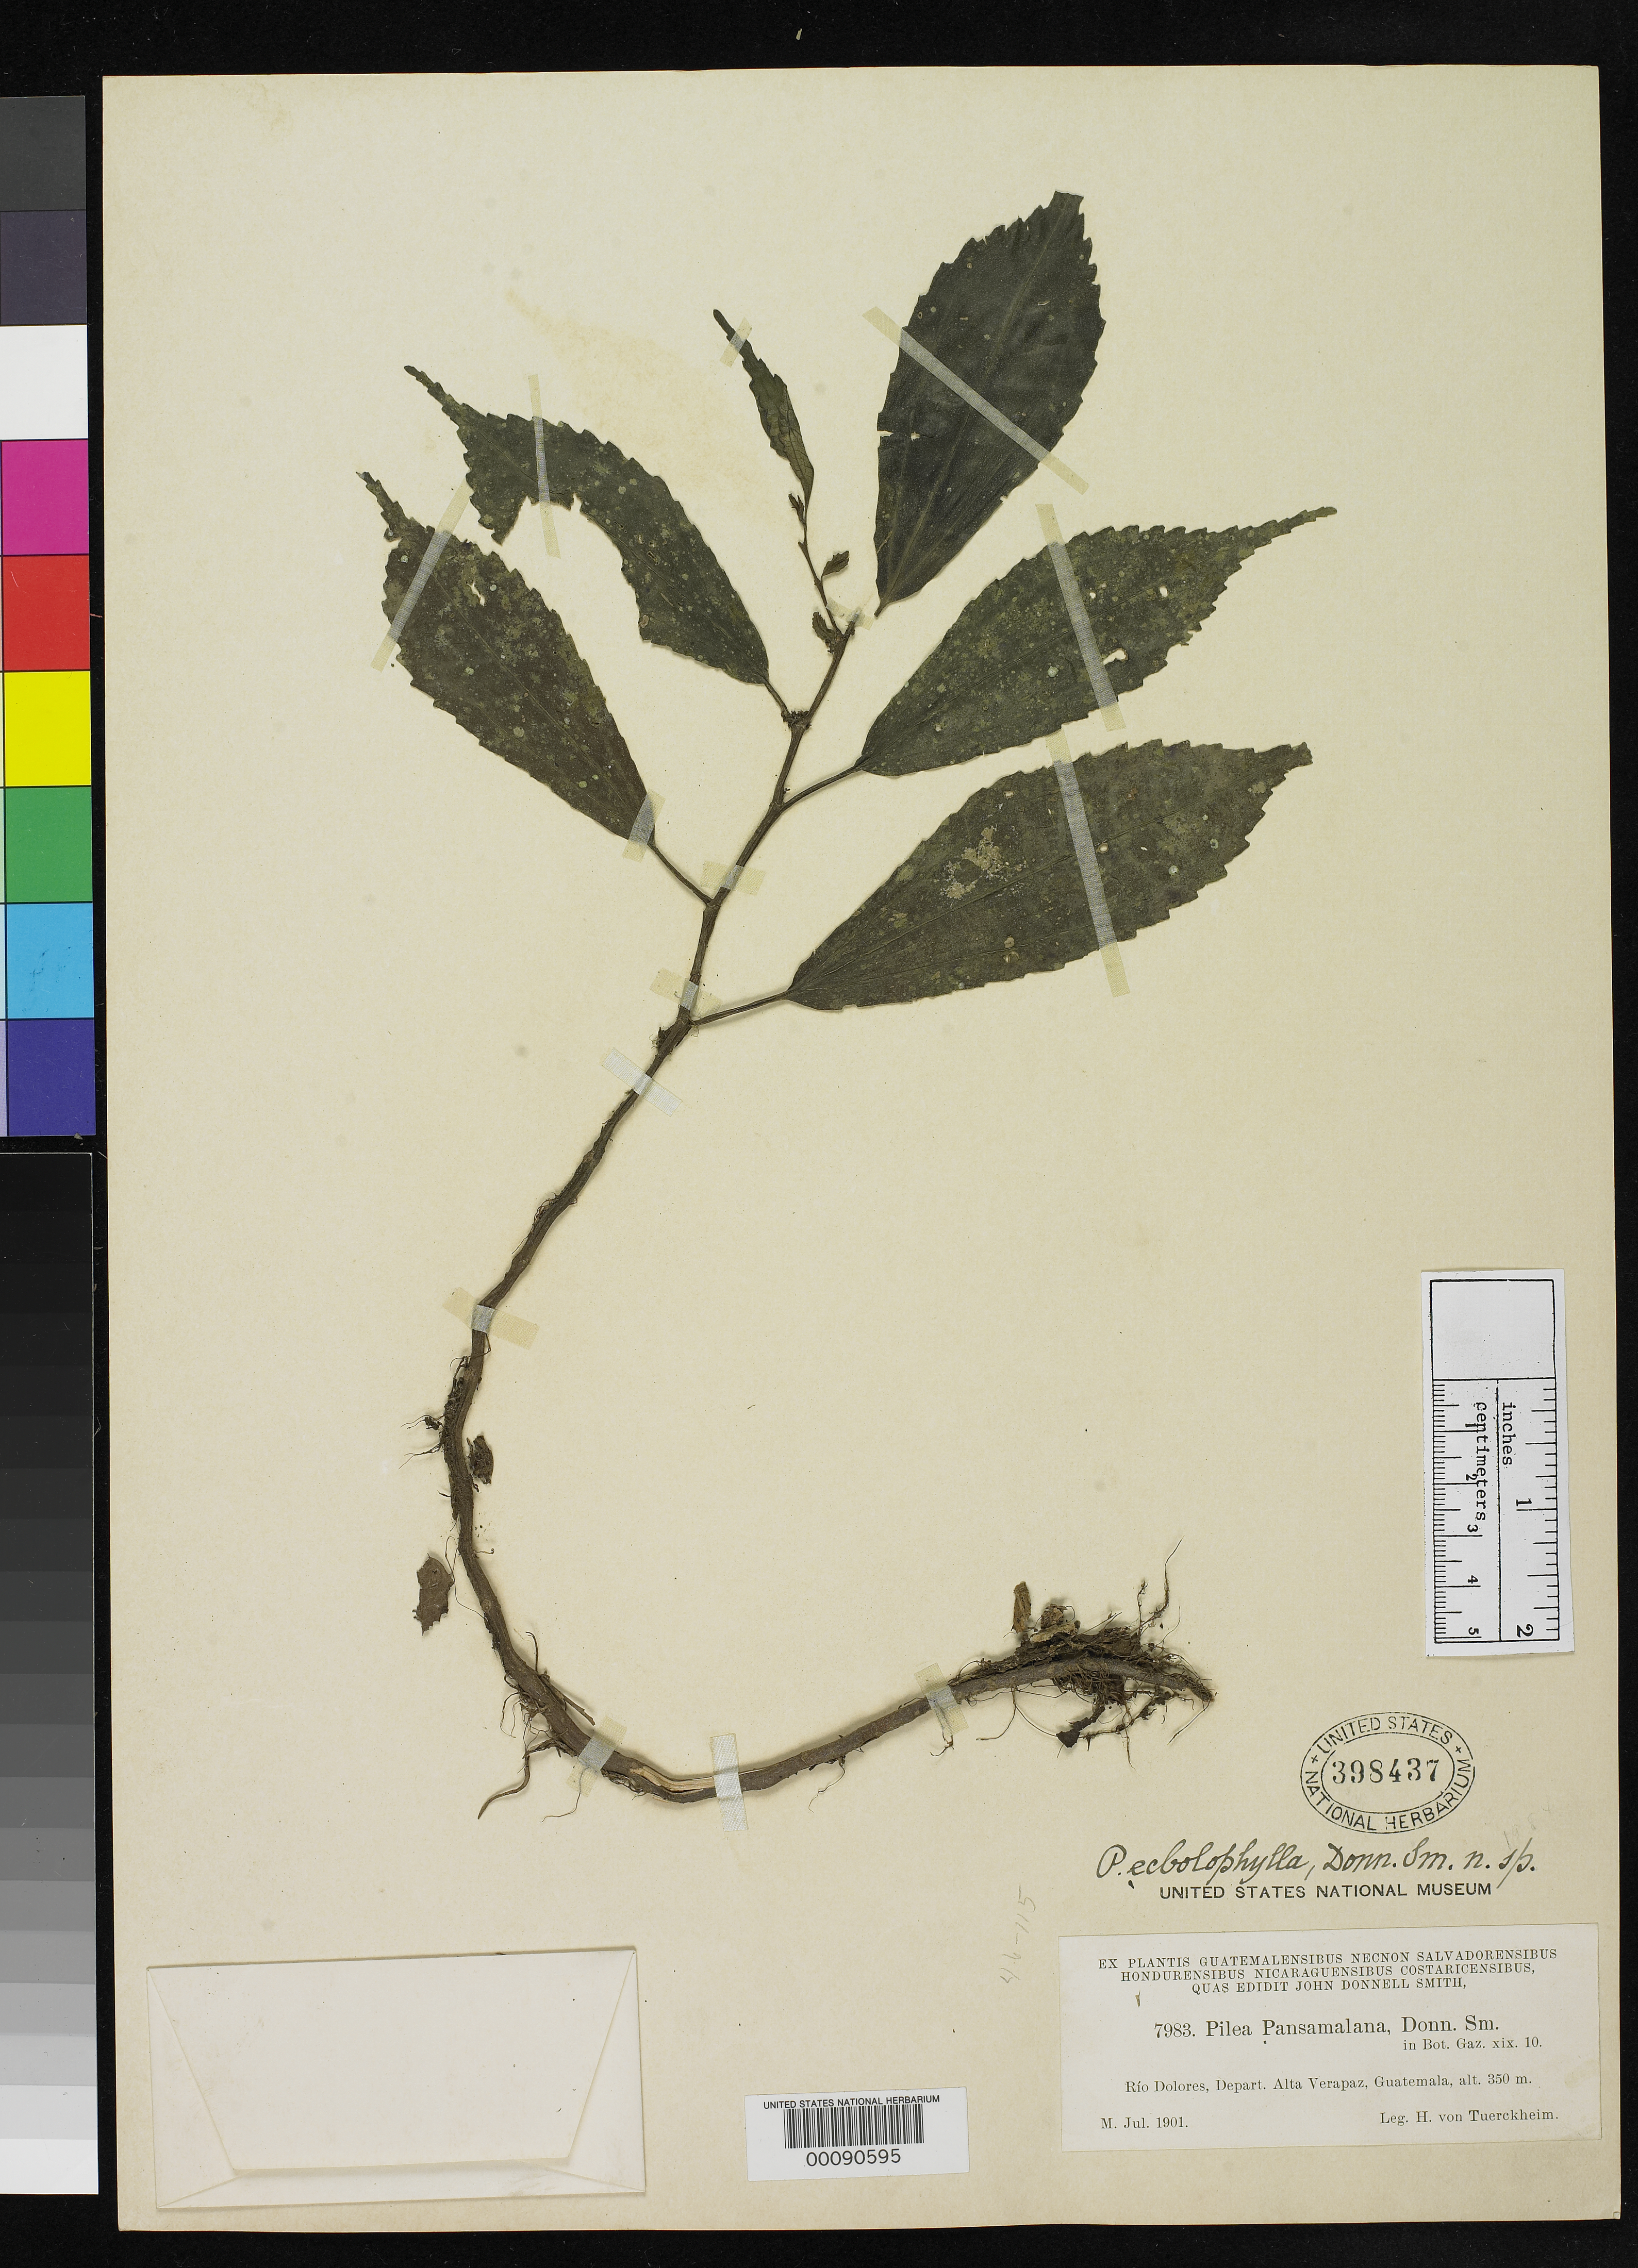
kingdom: Plantae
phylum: Tracheophyta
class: Magnoliopsida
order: Rosales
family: Urticaceae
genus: Pilea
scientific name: Pilea ecbolophylla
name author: Donn. Sm.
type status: Type Collection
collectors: H. von Türckheim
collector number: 7983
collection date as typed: Jul 1901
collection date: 1901-07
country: Guatemala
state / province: Alta Verapaz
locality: Rio Dolores, Depart. Alta Verapaz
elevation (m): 350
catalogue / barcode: US 398437